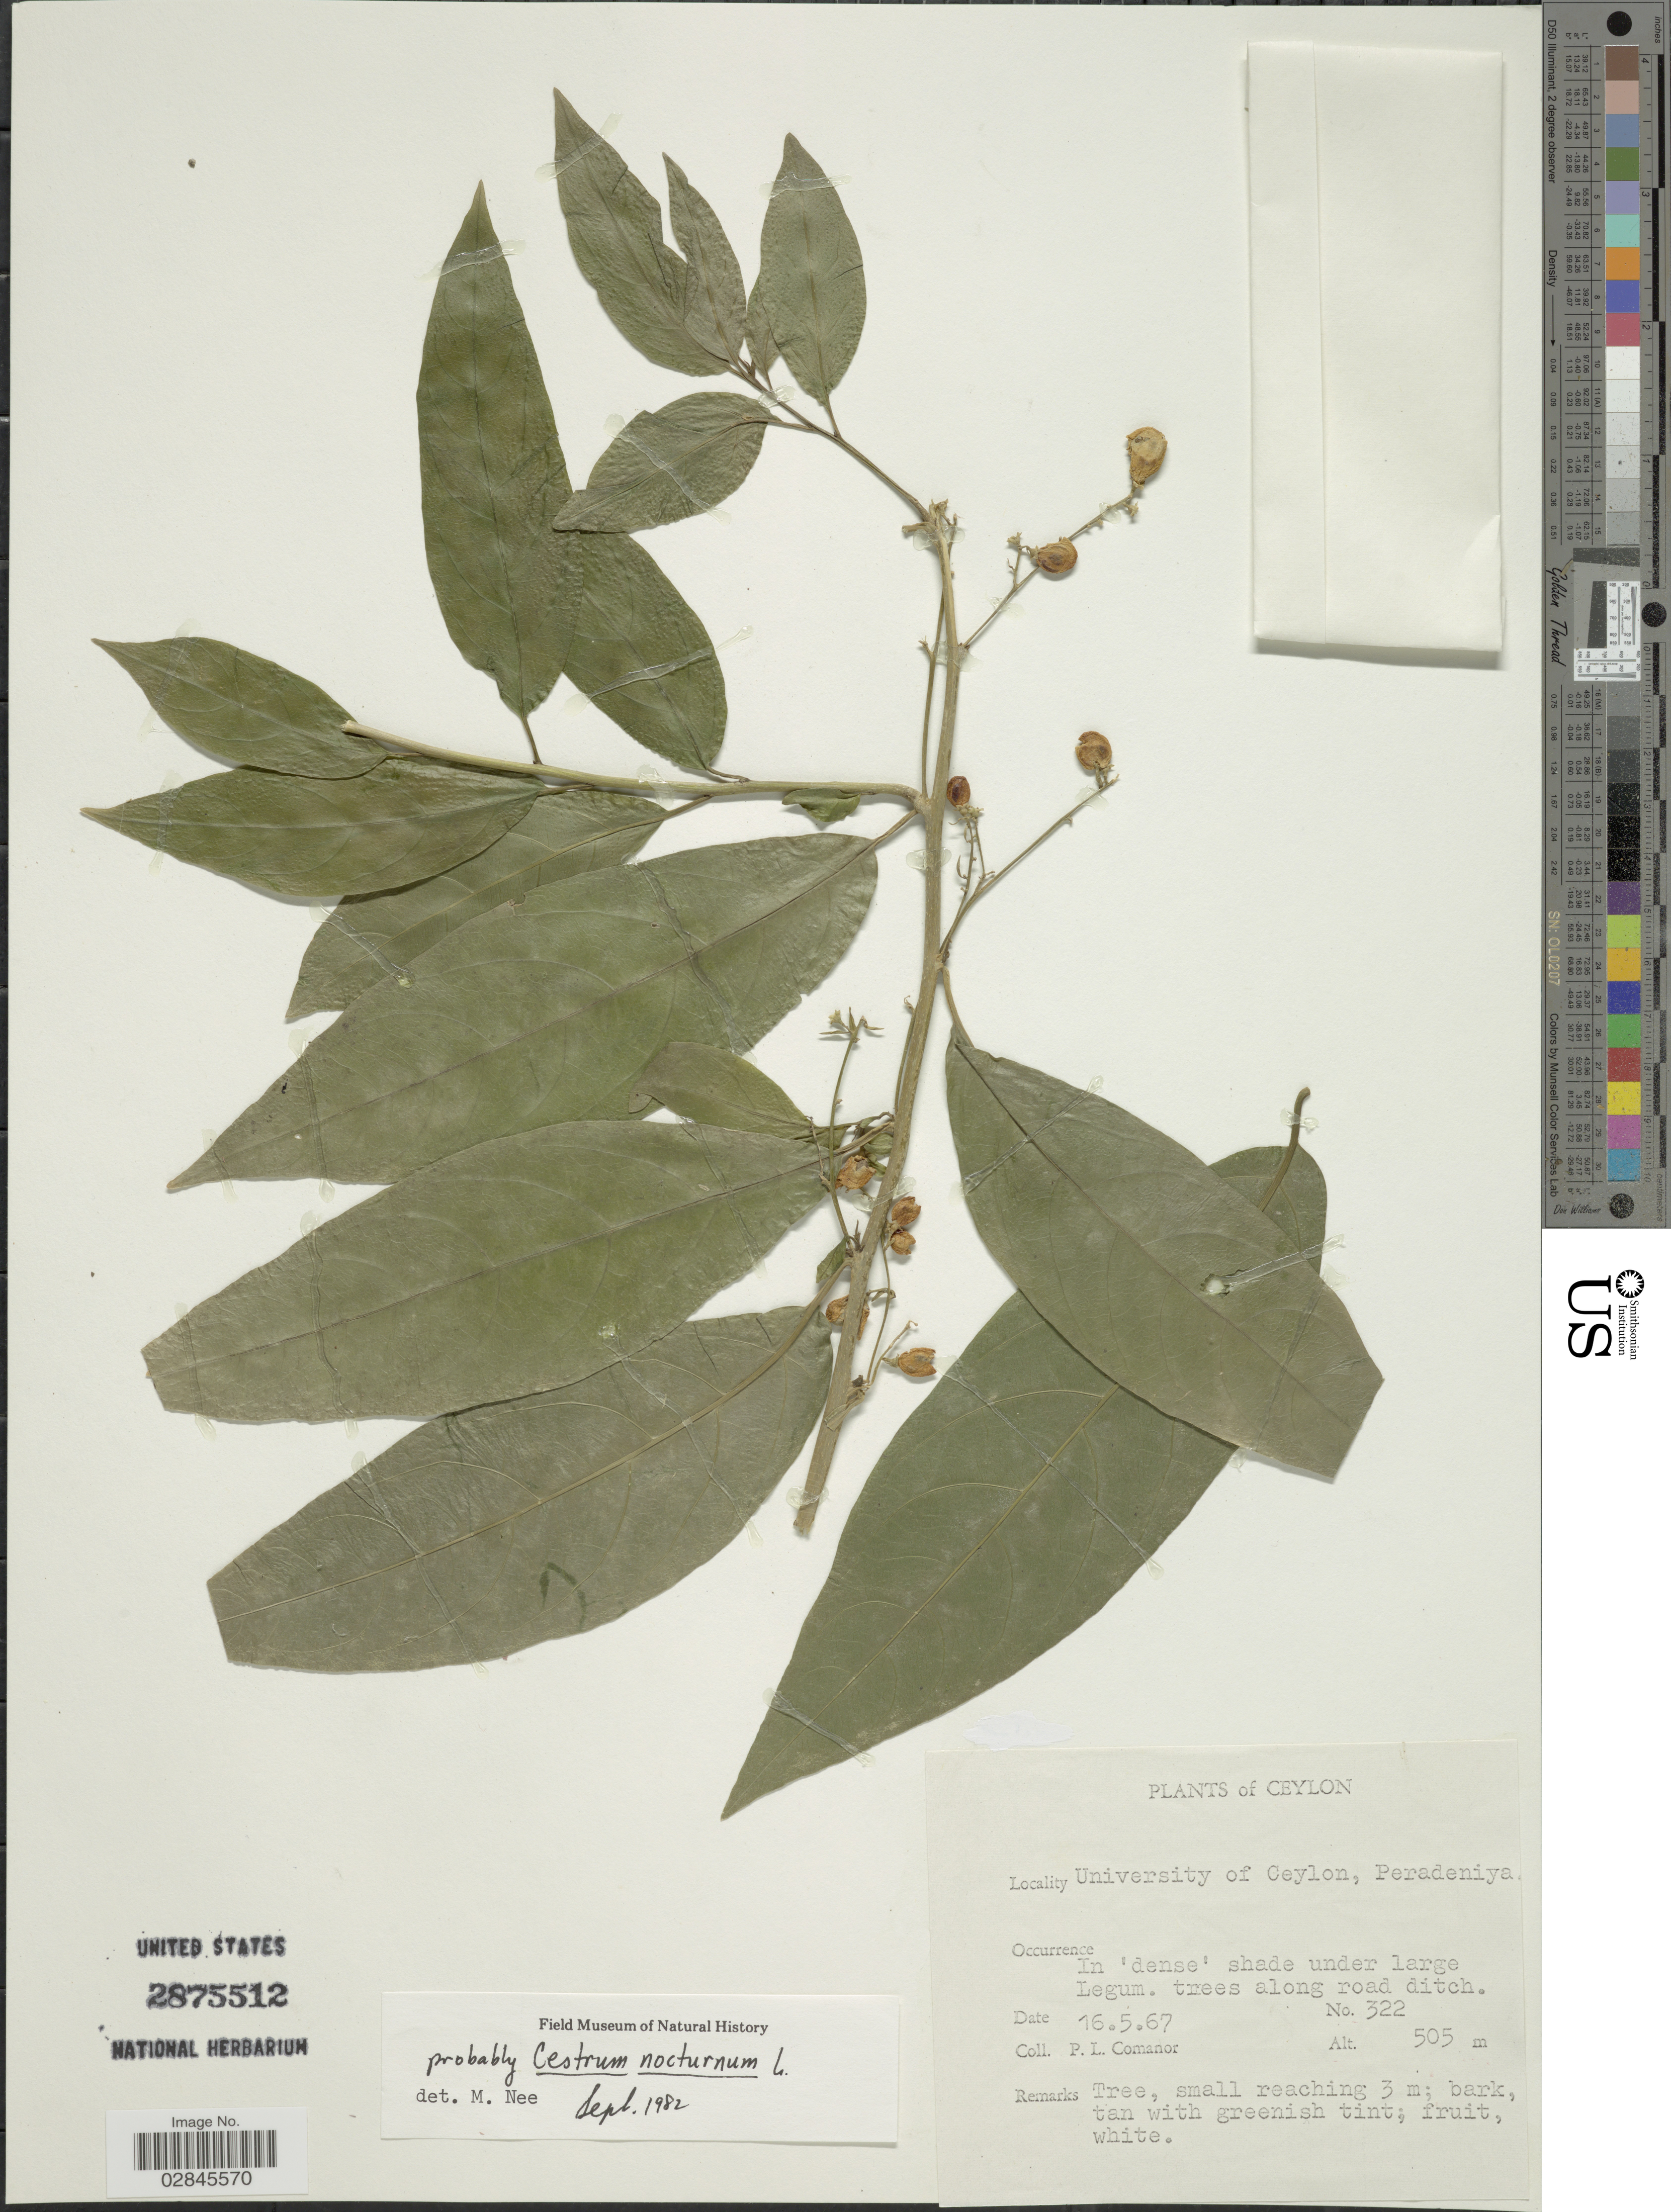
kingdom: Plantae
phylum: Tracheophyta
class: Magnoliopsida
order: Solanales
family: Solanaceae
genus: Cestrum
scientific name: Cestrum nocturnum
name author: L.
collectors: P. Comanor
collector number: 322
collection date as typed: Transcribed d/m/y: 16/5/67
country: Sri Lanka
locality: Ceylon. University of Ceylon, Peradeniya.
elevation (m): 505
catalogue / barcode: US 2875512